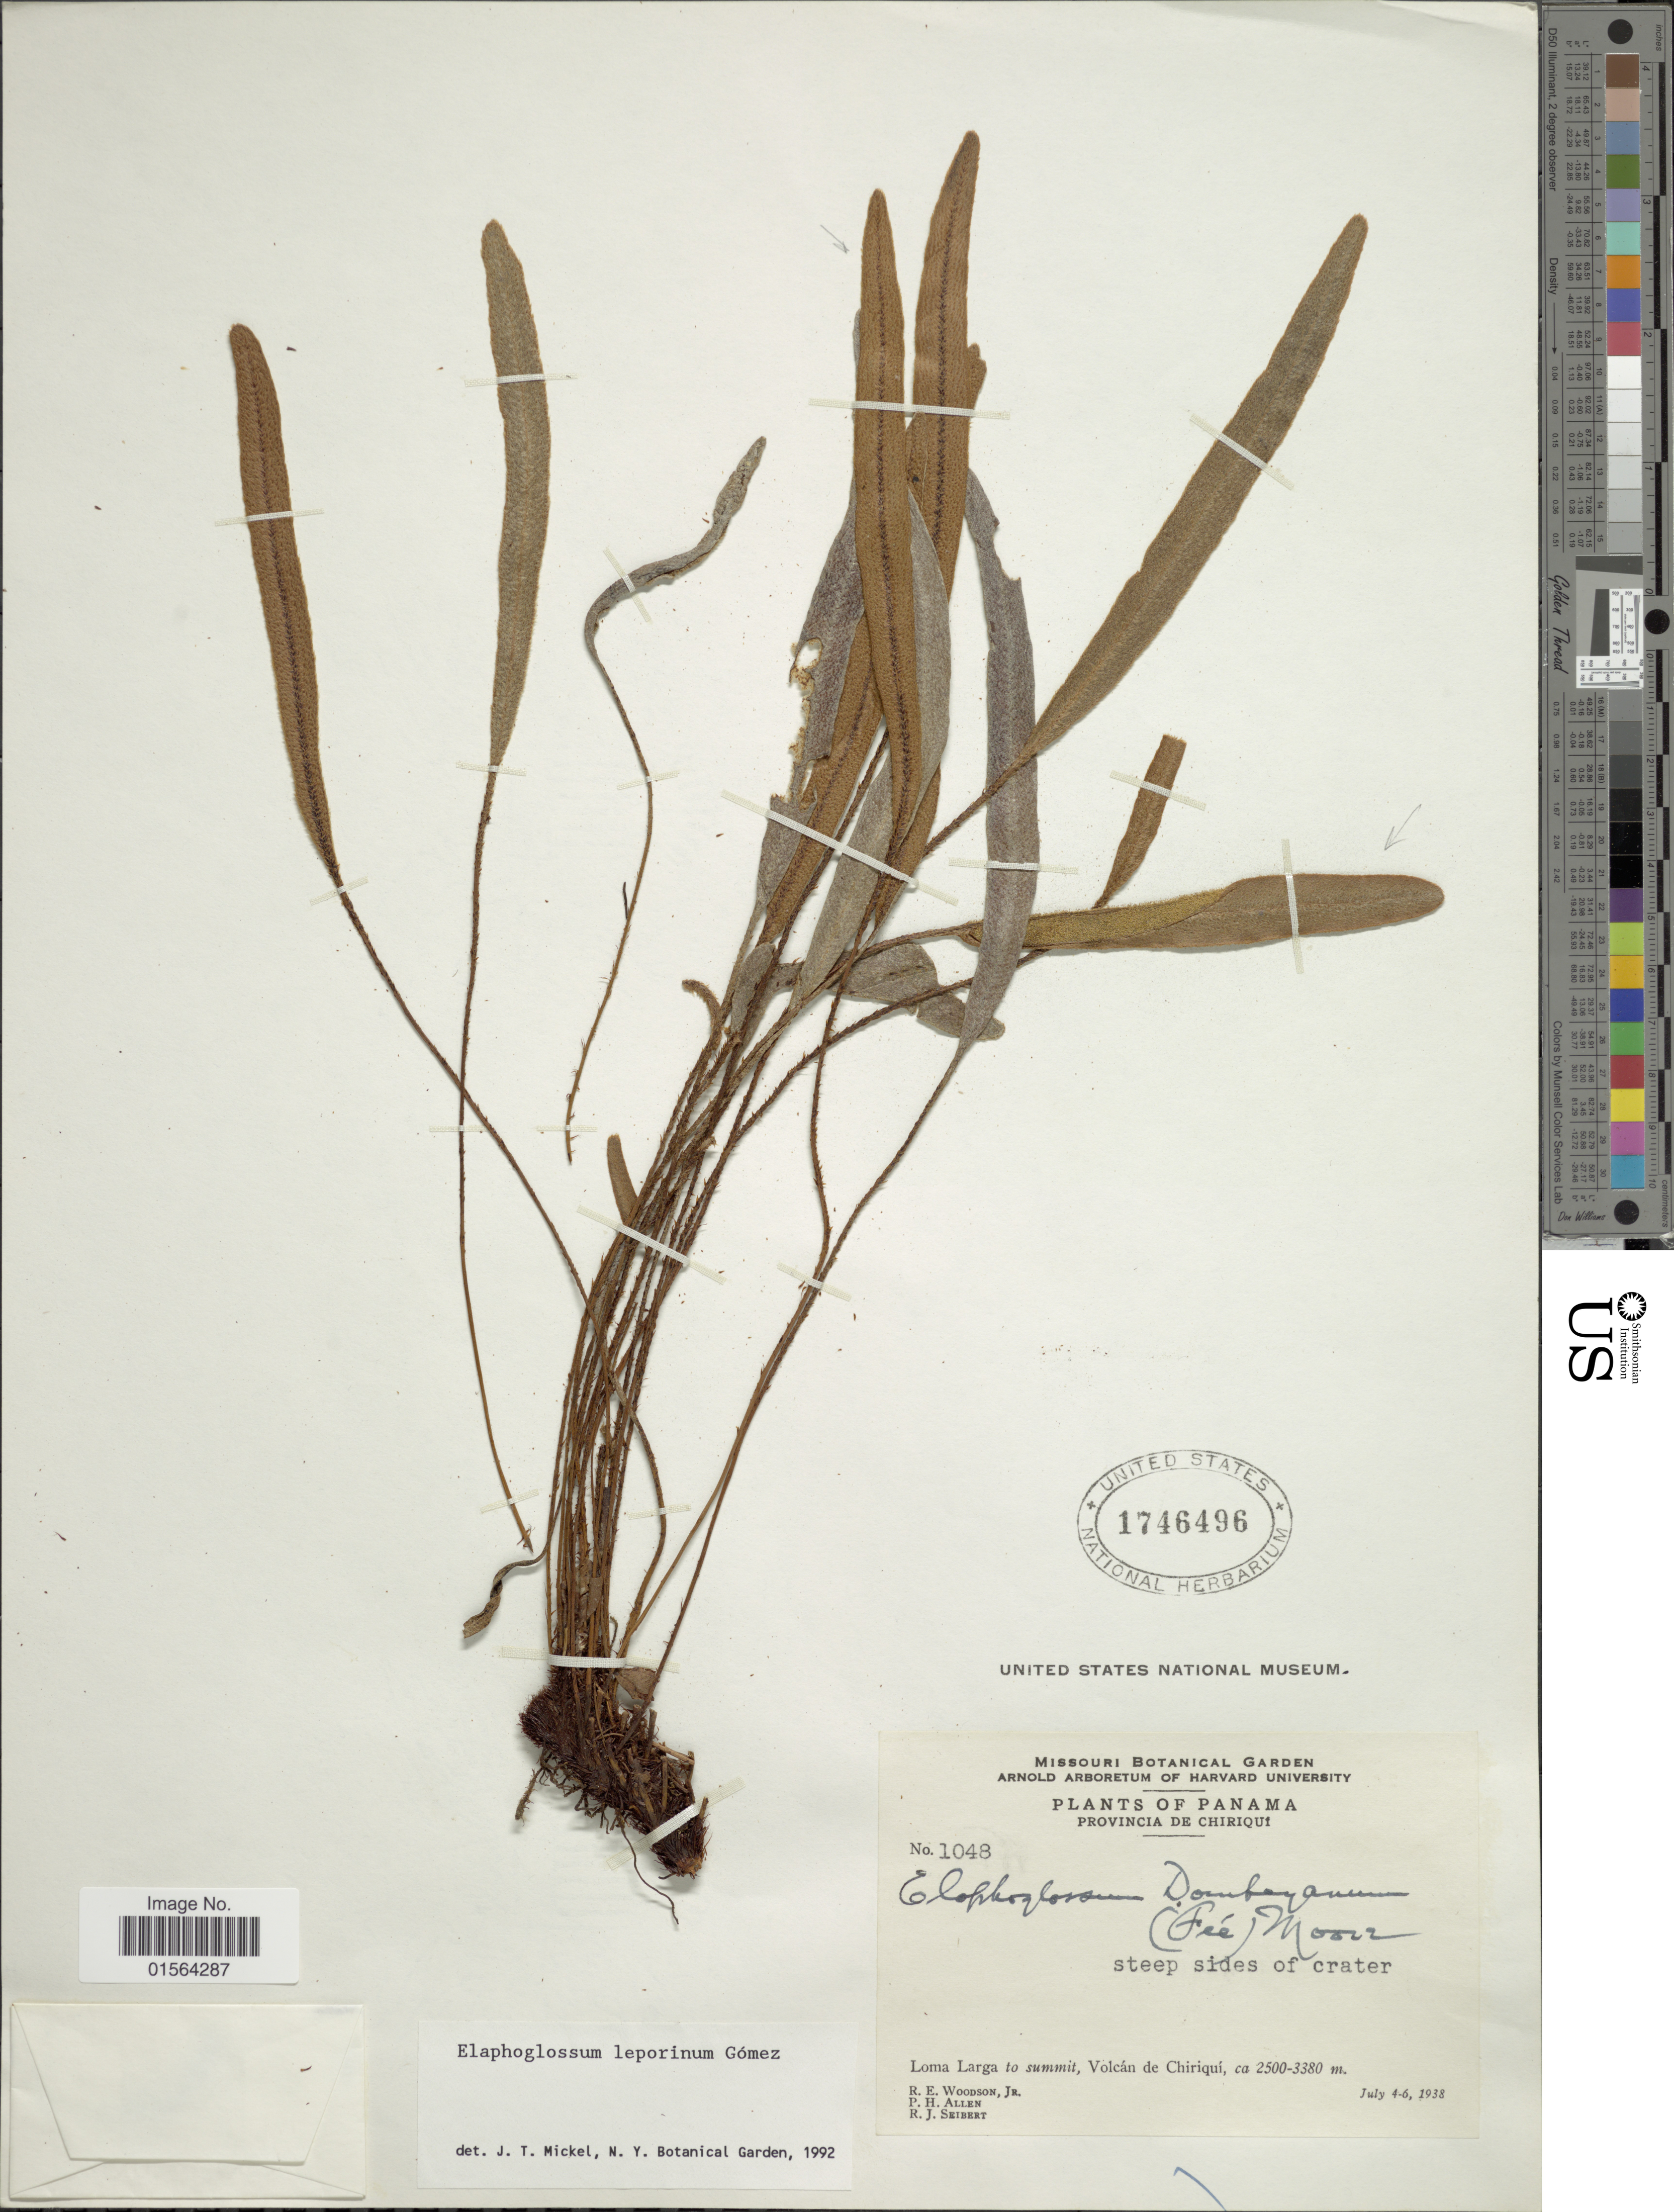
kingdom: Plantae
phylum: Tracheophyta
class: Polypodiopsida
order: Polypodiales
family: Dryopteridaceae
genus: Elaphoglossum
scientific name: Elaphoglossum leporinum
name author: L.D. Gómez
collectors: R. E. Woodson, P. H. Allen & R. J. Seibert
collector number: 1048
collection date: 1938-07-04/1938-07-06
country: Panama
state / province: Chiriqui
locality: Provincia de Chiriqui, Loma Larga to summit, Volcan de Chiriqui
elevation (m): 2500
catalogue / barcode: US 1746496